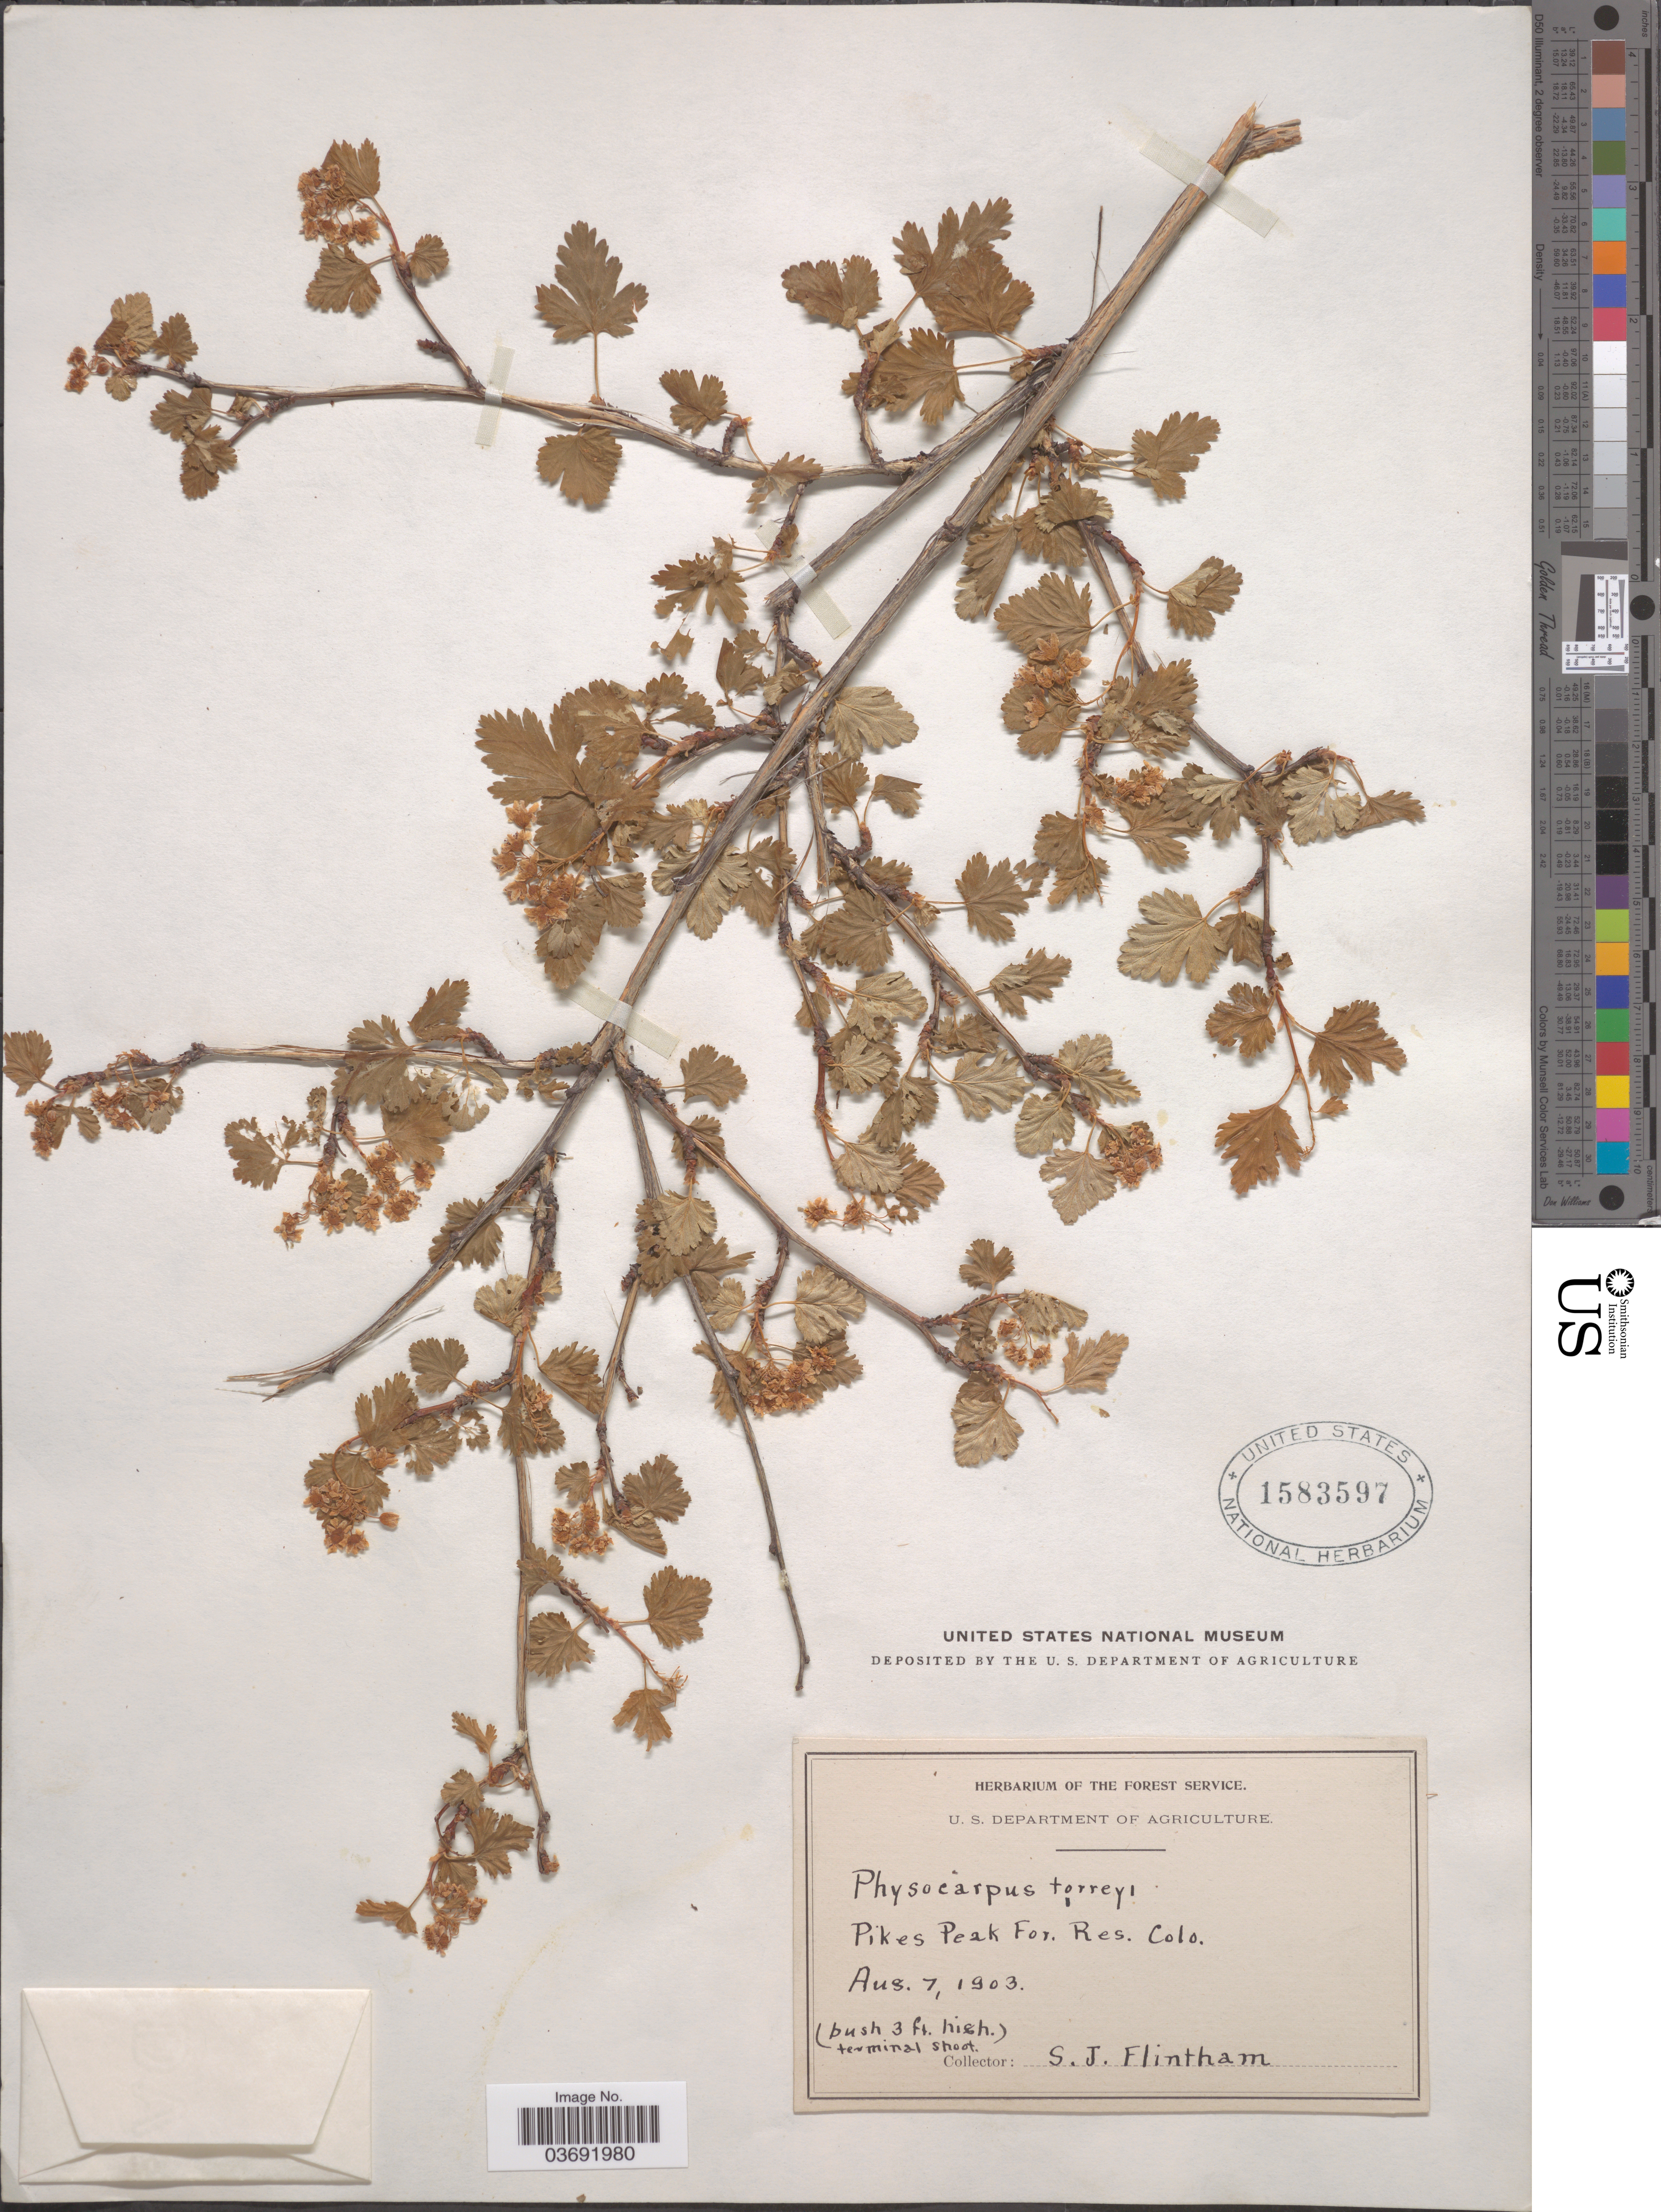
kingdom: Plantae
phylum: Tracheophyta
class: Magnoliopsida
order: Rosales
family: Rosaceae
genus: Physocarpus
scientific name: Physocarpus monogynus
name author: (Torr.) J.M. Coult.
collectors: S. Flintham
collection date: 1903-08-07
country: United States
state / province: Colorado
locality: Pikes Peak For. Res. Colo.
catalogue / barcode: US 1583597